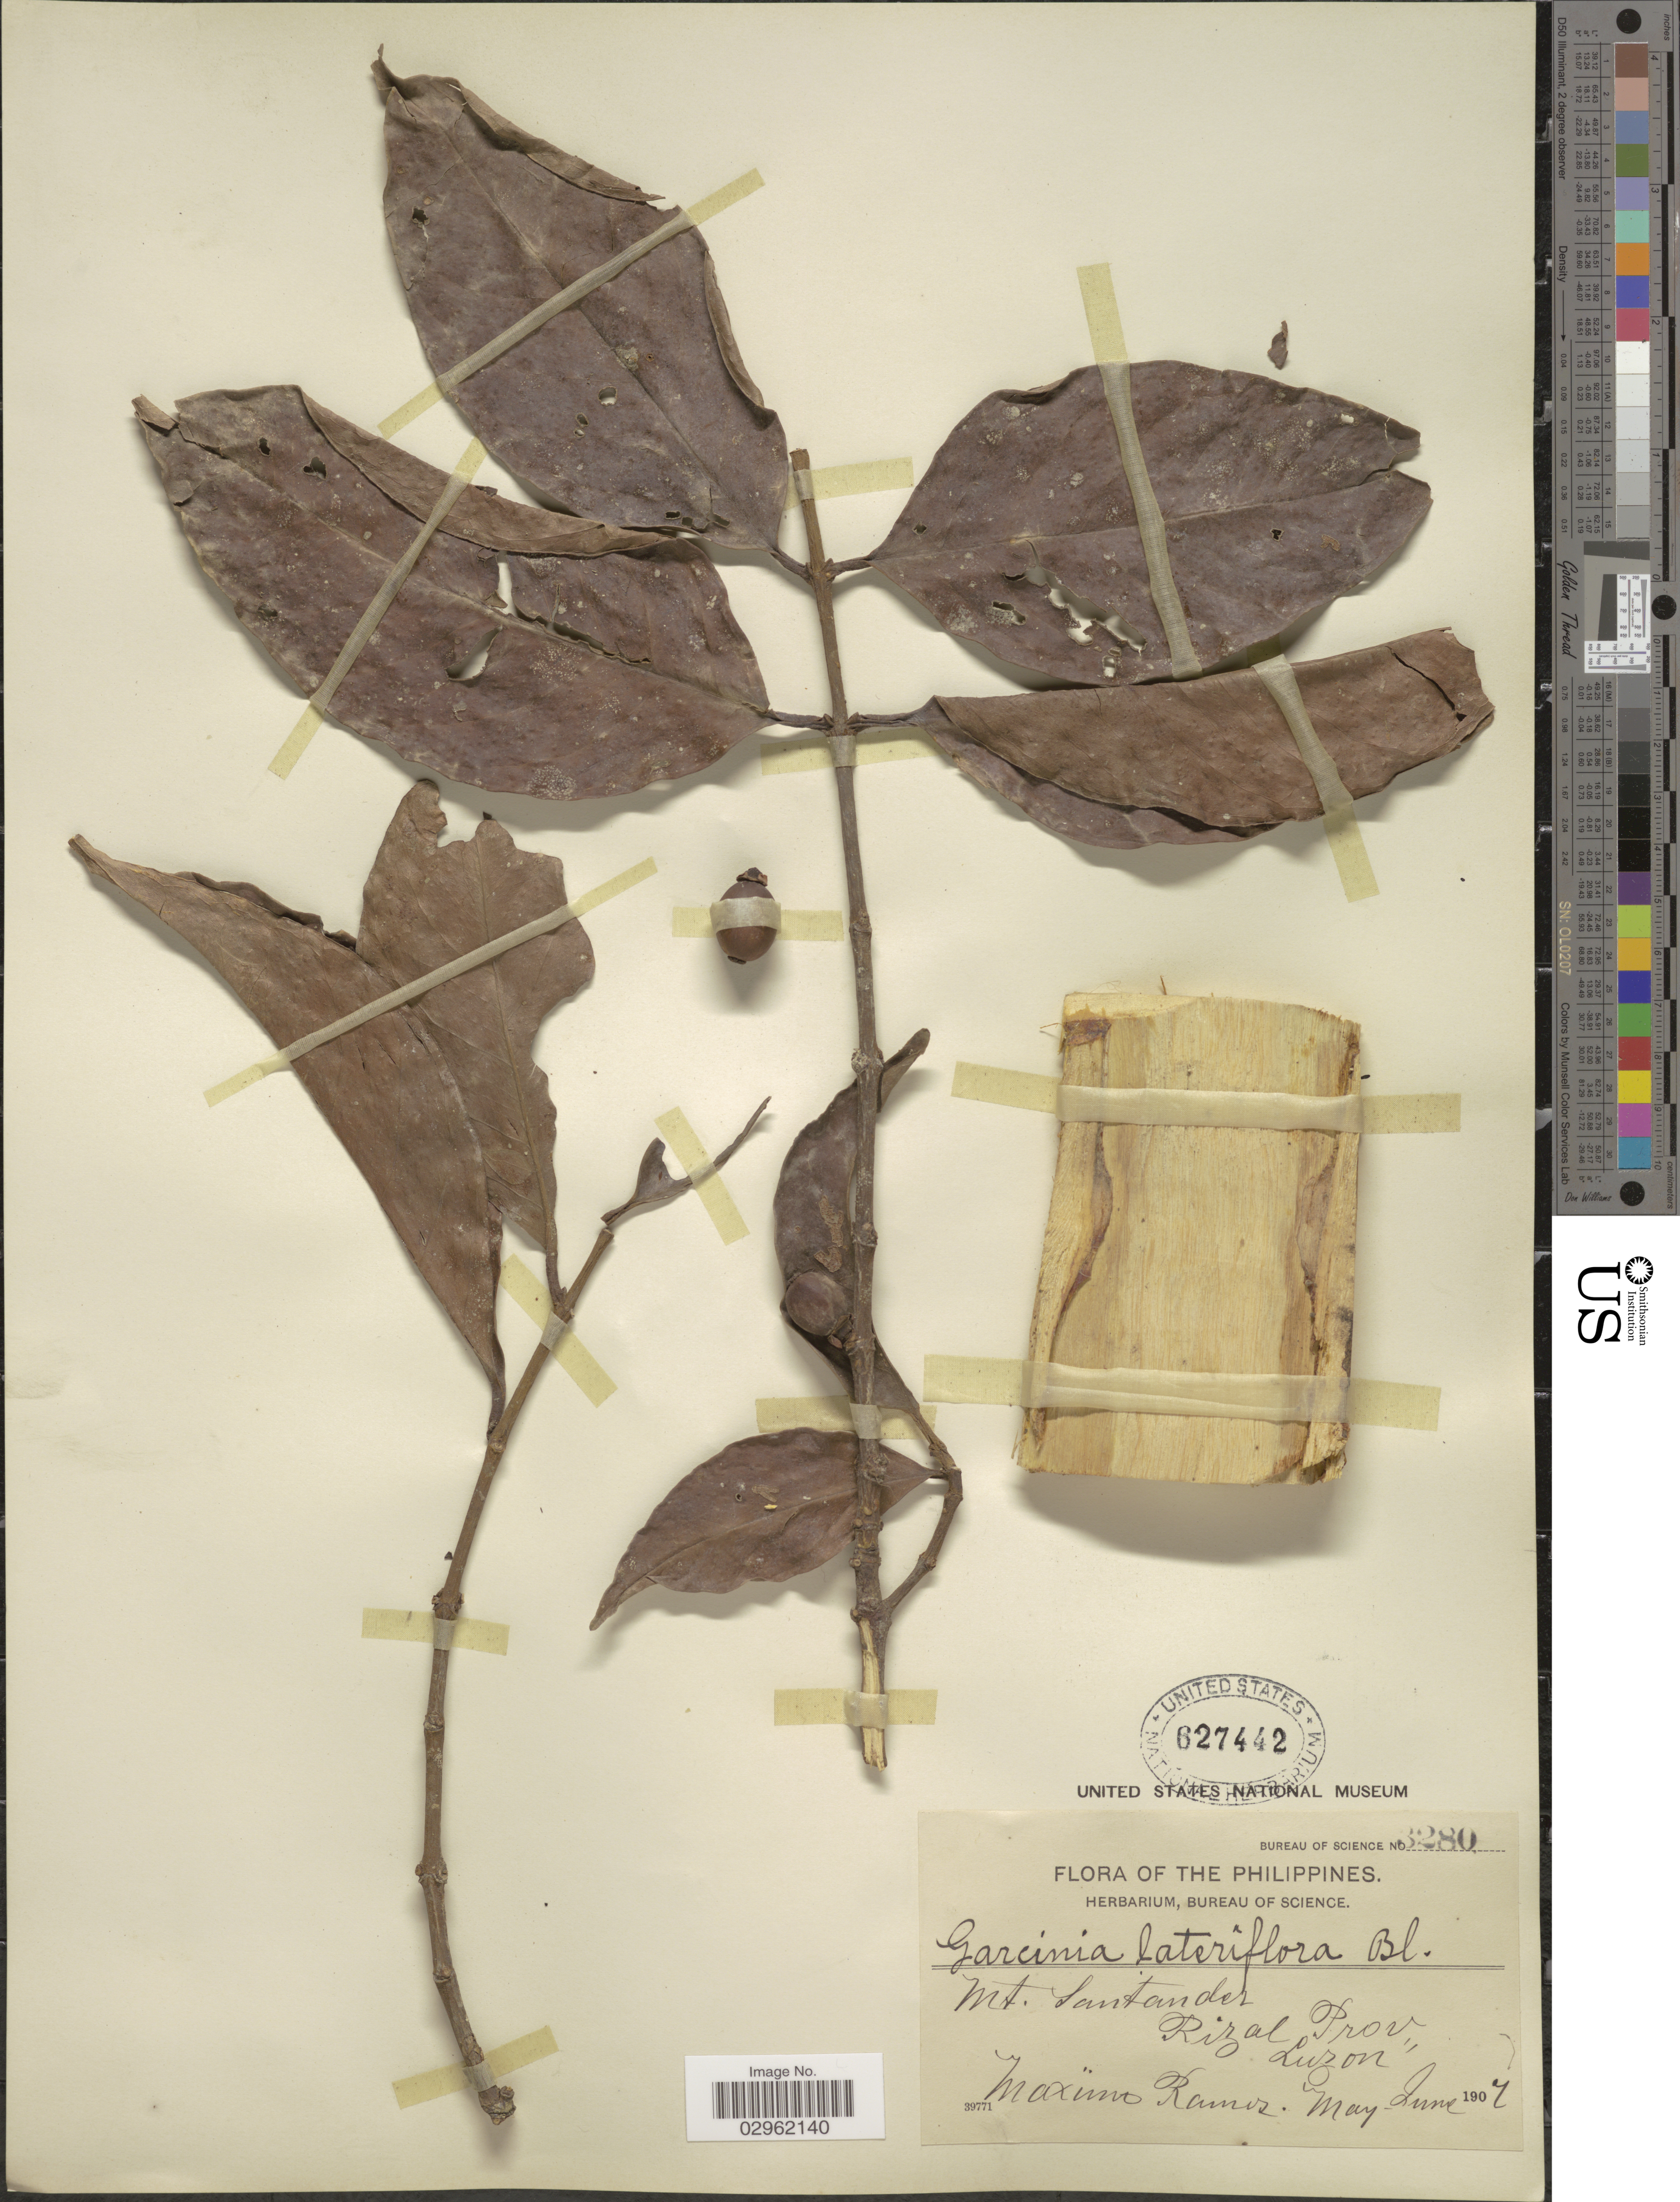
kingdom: Plantae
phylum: Tracheophyta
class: Magnoliopsida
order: Malpighiales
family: Clusiaceae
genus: Garcinia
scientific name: Garcinia lateriflora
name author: Blume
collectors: M. Ramos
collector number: Bureau of Science 3280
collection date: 1907-05/1907-06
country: Philippines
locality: Mt. Santander. Rizal Prov., Luzon.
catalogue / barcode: US 627442